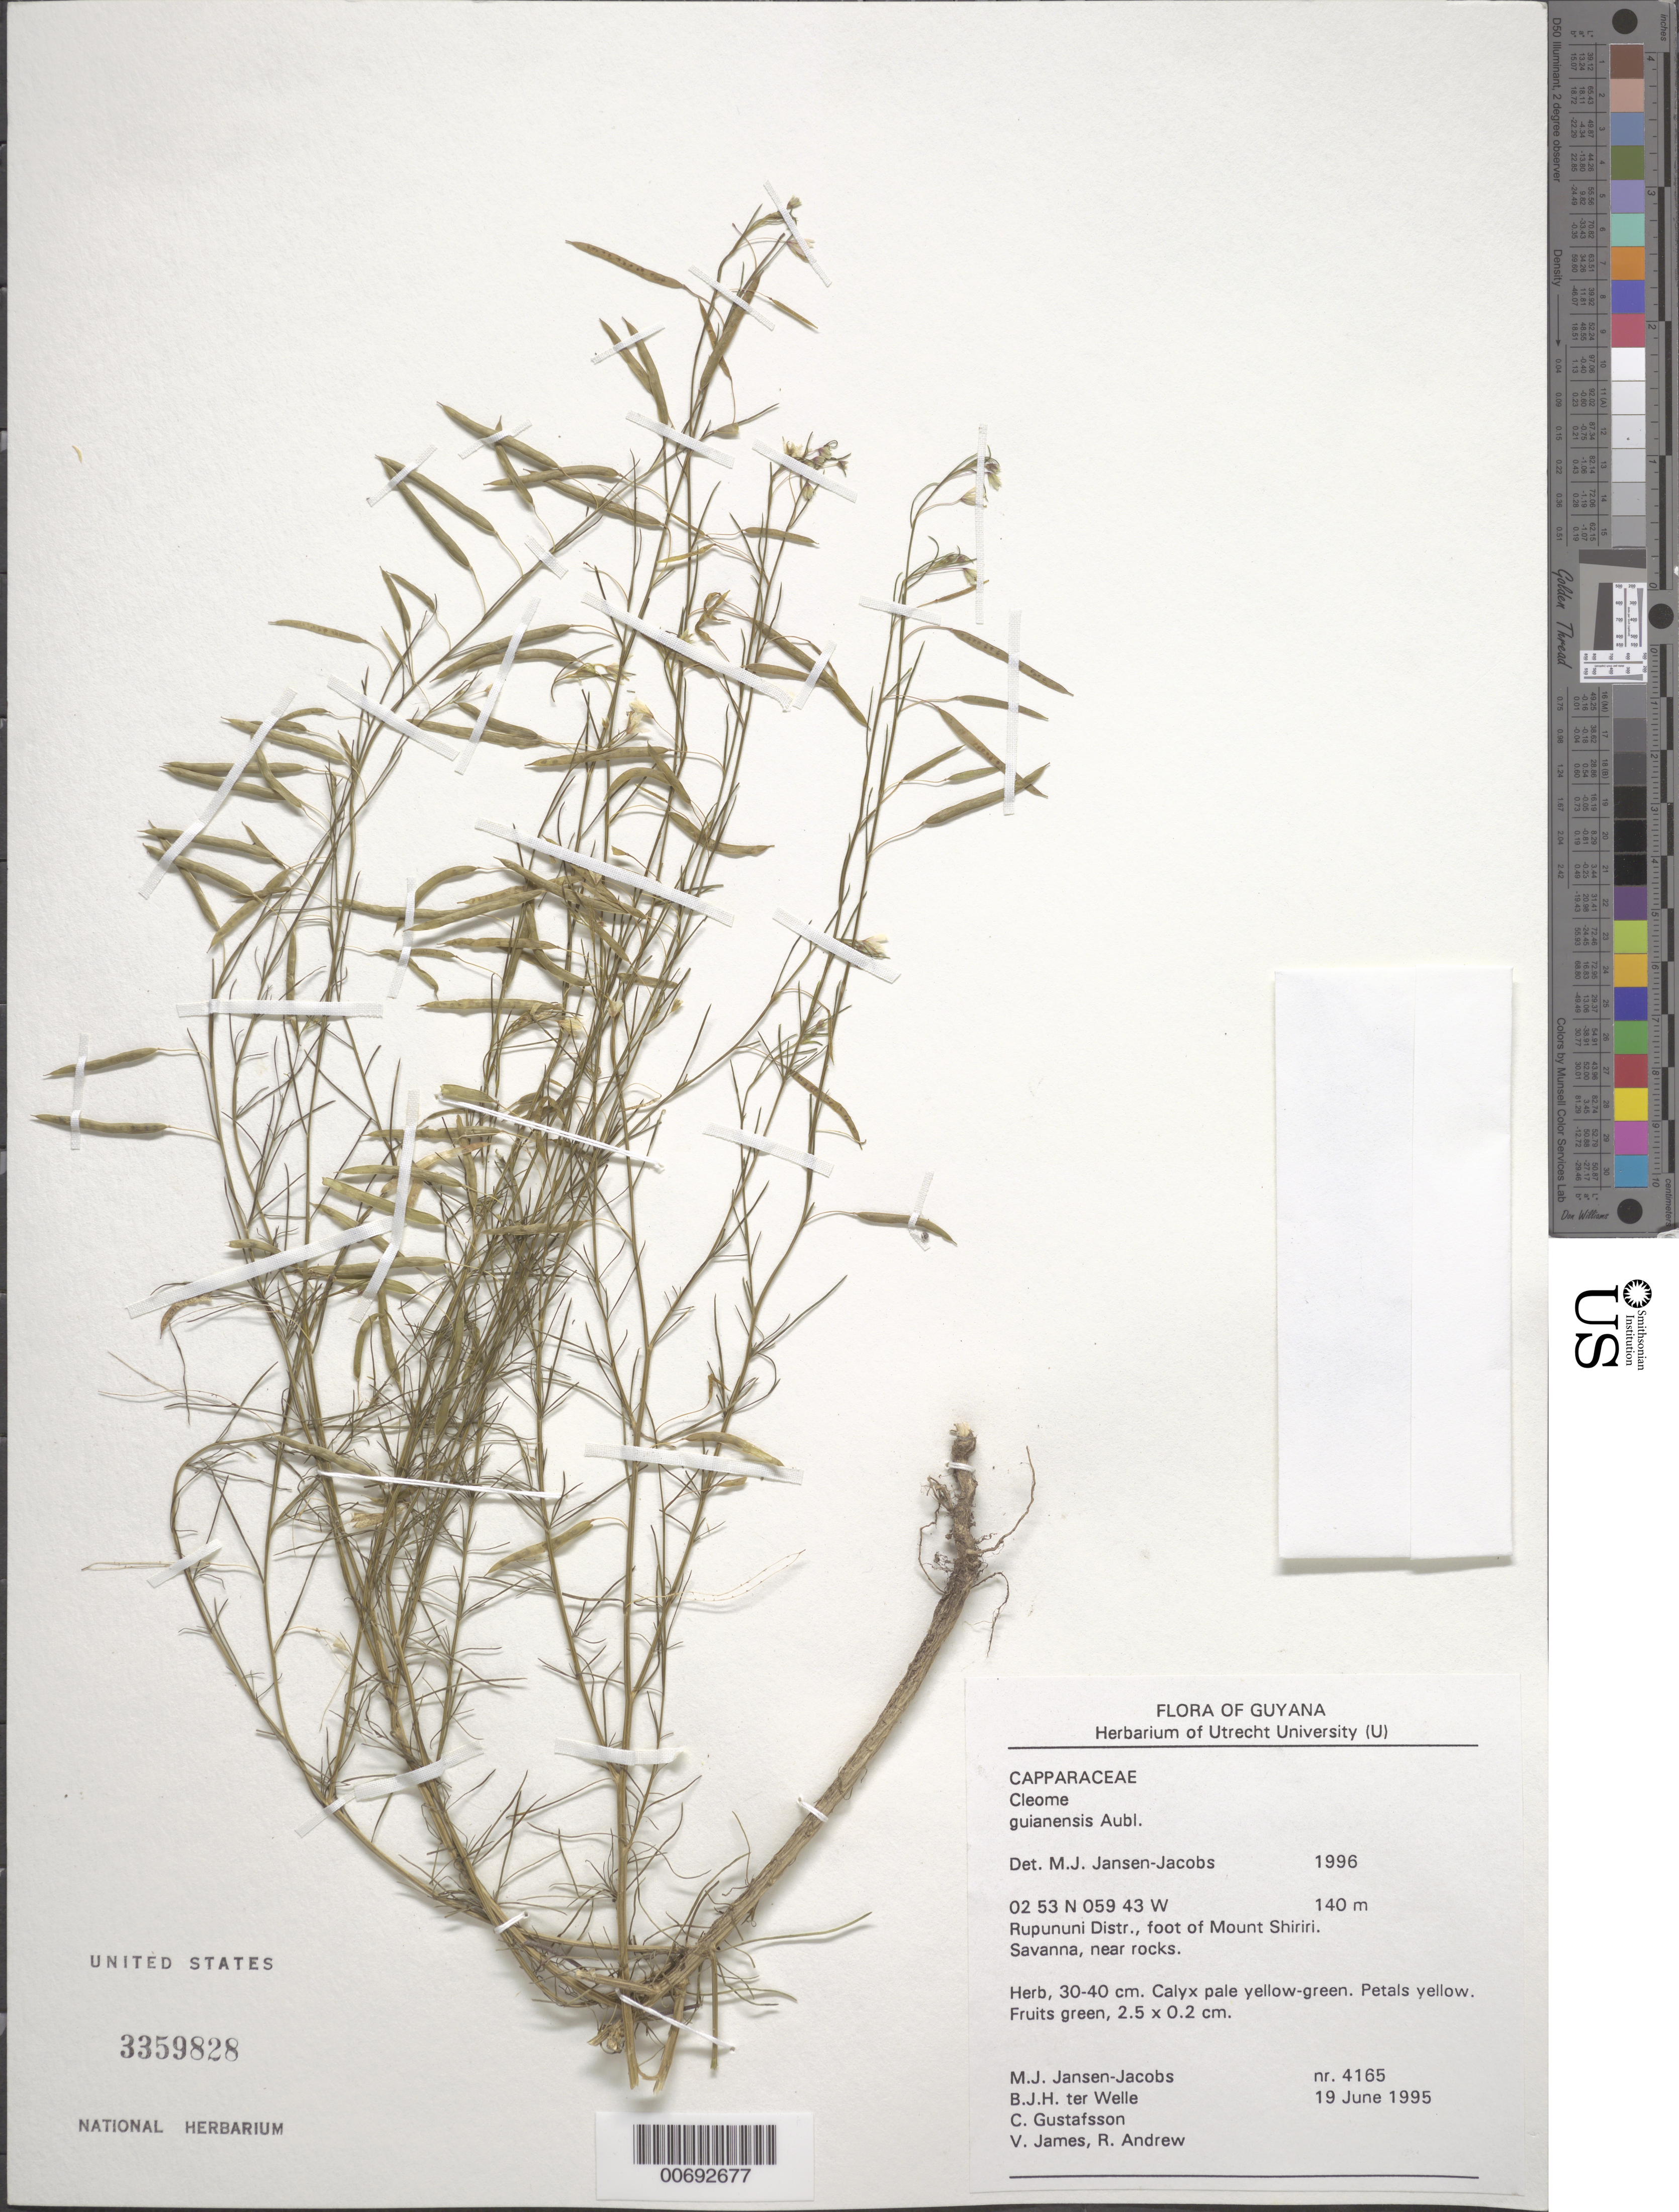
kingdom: Plantae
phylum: Tracheophyta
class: Magnoliopsida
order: Brassicales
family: Cleomaceae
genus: Physostemon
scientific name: Physostemon guianensis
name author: (Aubl.) Malme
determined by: Strong, M. T., (US), Smithsonian Institution - National Museum of Natural History (UNITED STATES)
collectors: M. J. Jansen-Jacobs, B. Welle, C. G. Gustafsson, V. James & R. Andrew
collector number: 4165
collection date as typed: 19-Jun-95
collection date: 1995-06-19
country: Guyana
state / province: U. Takutu-U. Essequibo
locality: Mount Shiriri, at foot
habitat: Savanna, near rocks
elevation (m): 140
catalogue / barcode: US 3359828